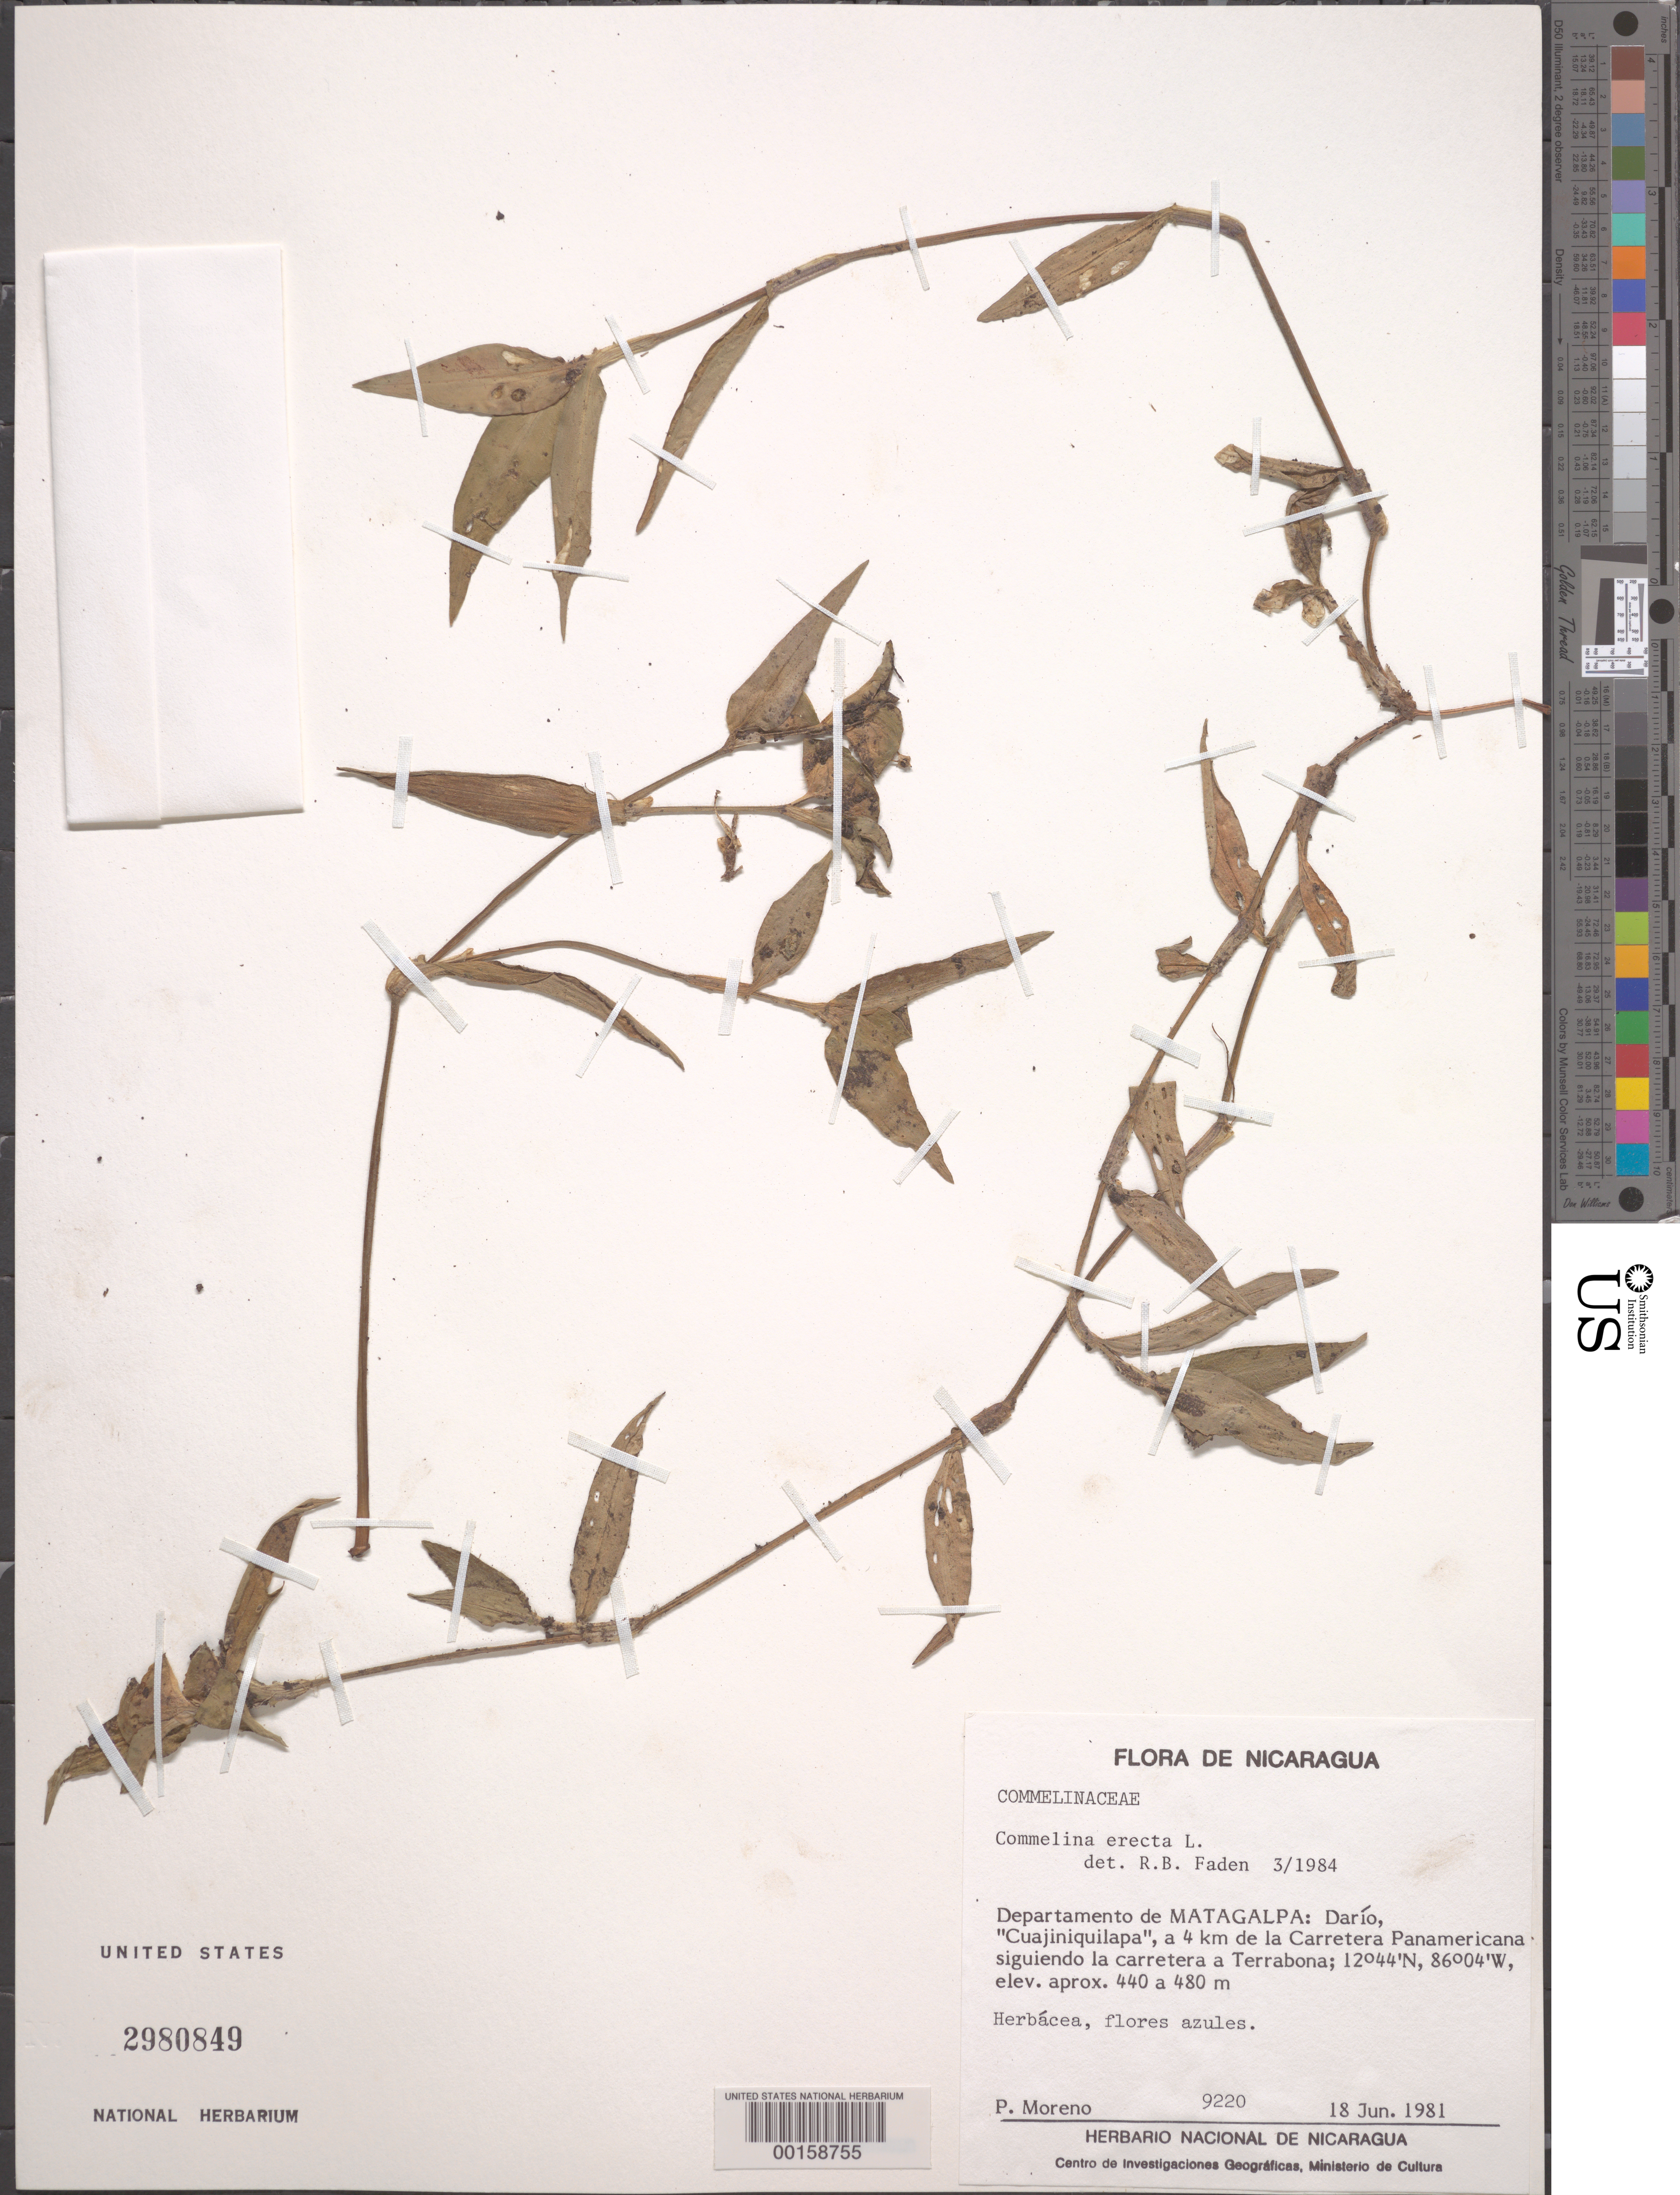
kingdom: Plantae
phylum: Tracheophyta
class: Liliopsida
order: Commelinales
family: Commelinaceae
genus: Commelina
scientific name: Commelina erecta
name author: L.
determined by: Faden, Robert B., (US), Smithsonian Institution - National Museum of Natural History (UNITED STATES)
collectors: P. Moreno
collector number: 9220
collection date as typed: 18 Jun 1981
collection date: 1981-06-18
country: Nicaragua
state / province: Matagalpa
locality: Dario; "cuajiniquilapa"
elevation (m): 440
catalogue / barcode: US 2980849